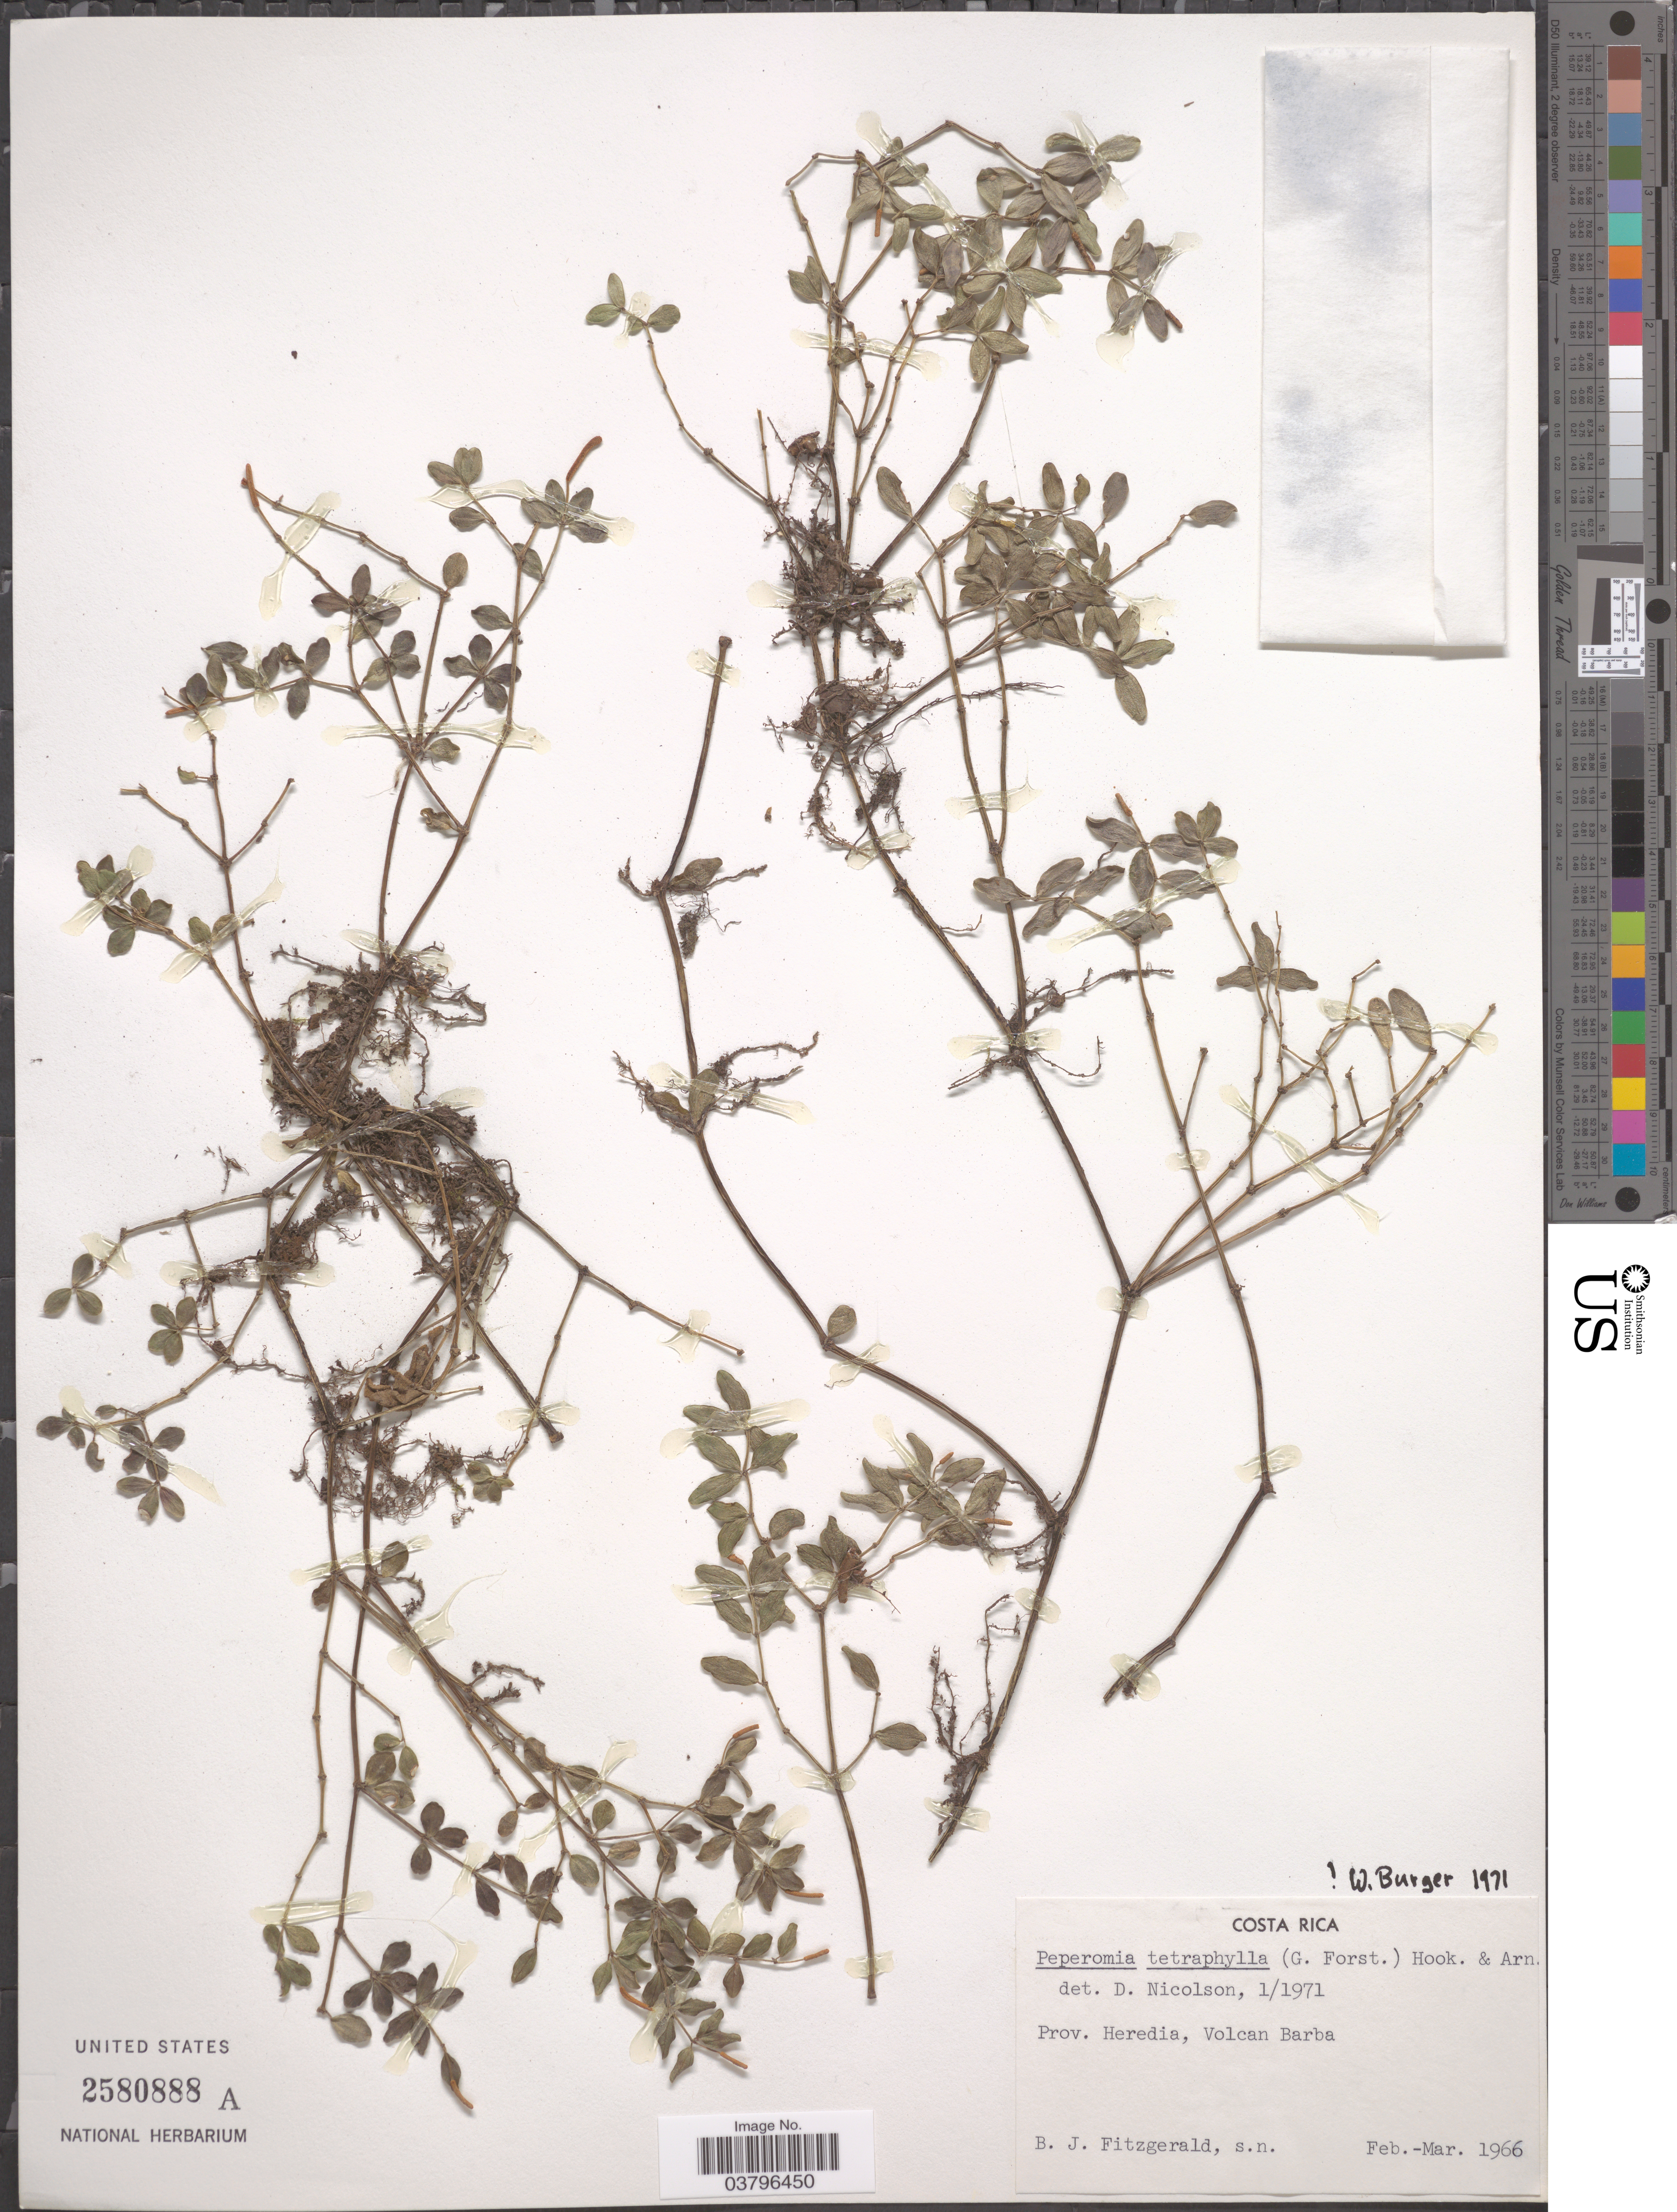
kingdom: Plantae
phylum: Tracheophyta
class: Magnoliopsida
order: Piperales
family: Piperaceae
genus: Peperomia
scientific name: Peperomia tetraphylla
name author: (G. Forst.) Hook. & Arn.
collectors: B. Fitzgerald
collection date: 1966-02/1966-03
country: Costa Rica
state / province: Heredia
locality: Volcan Barba.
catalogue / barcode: US 2580888A